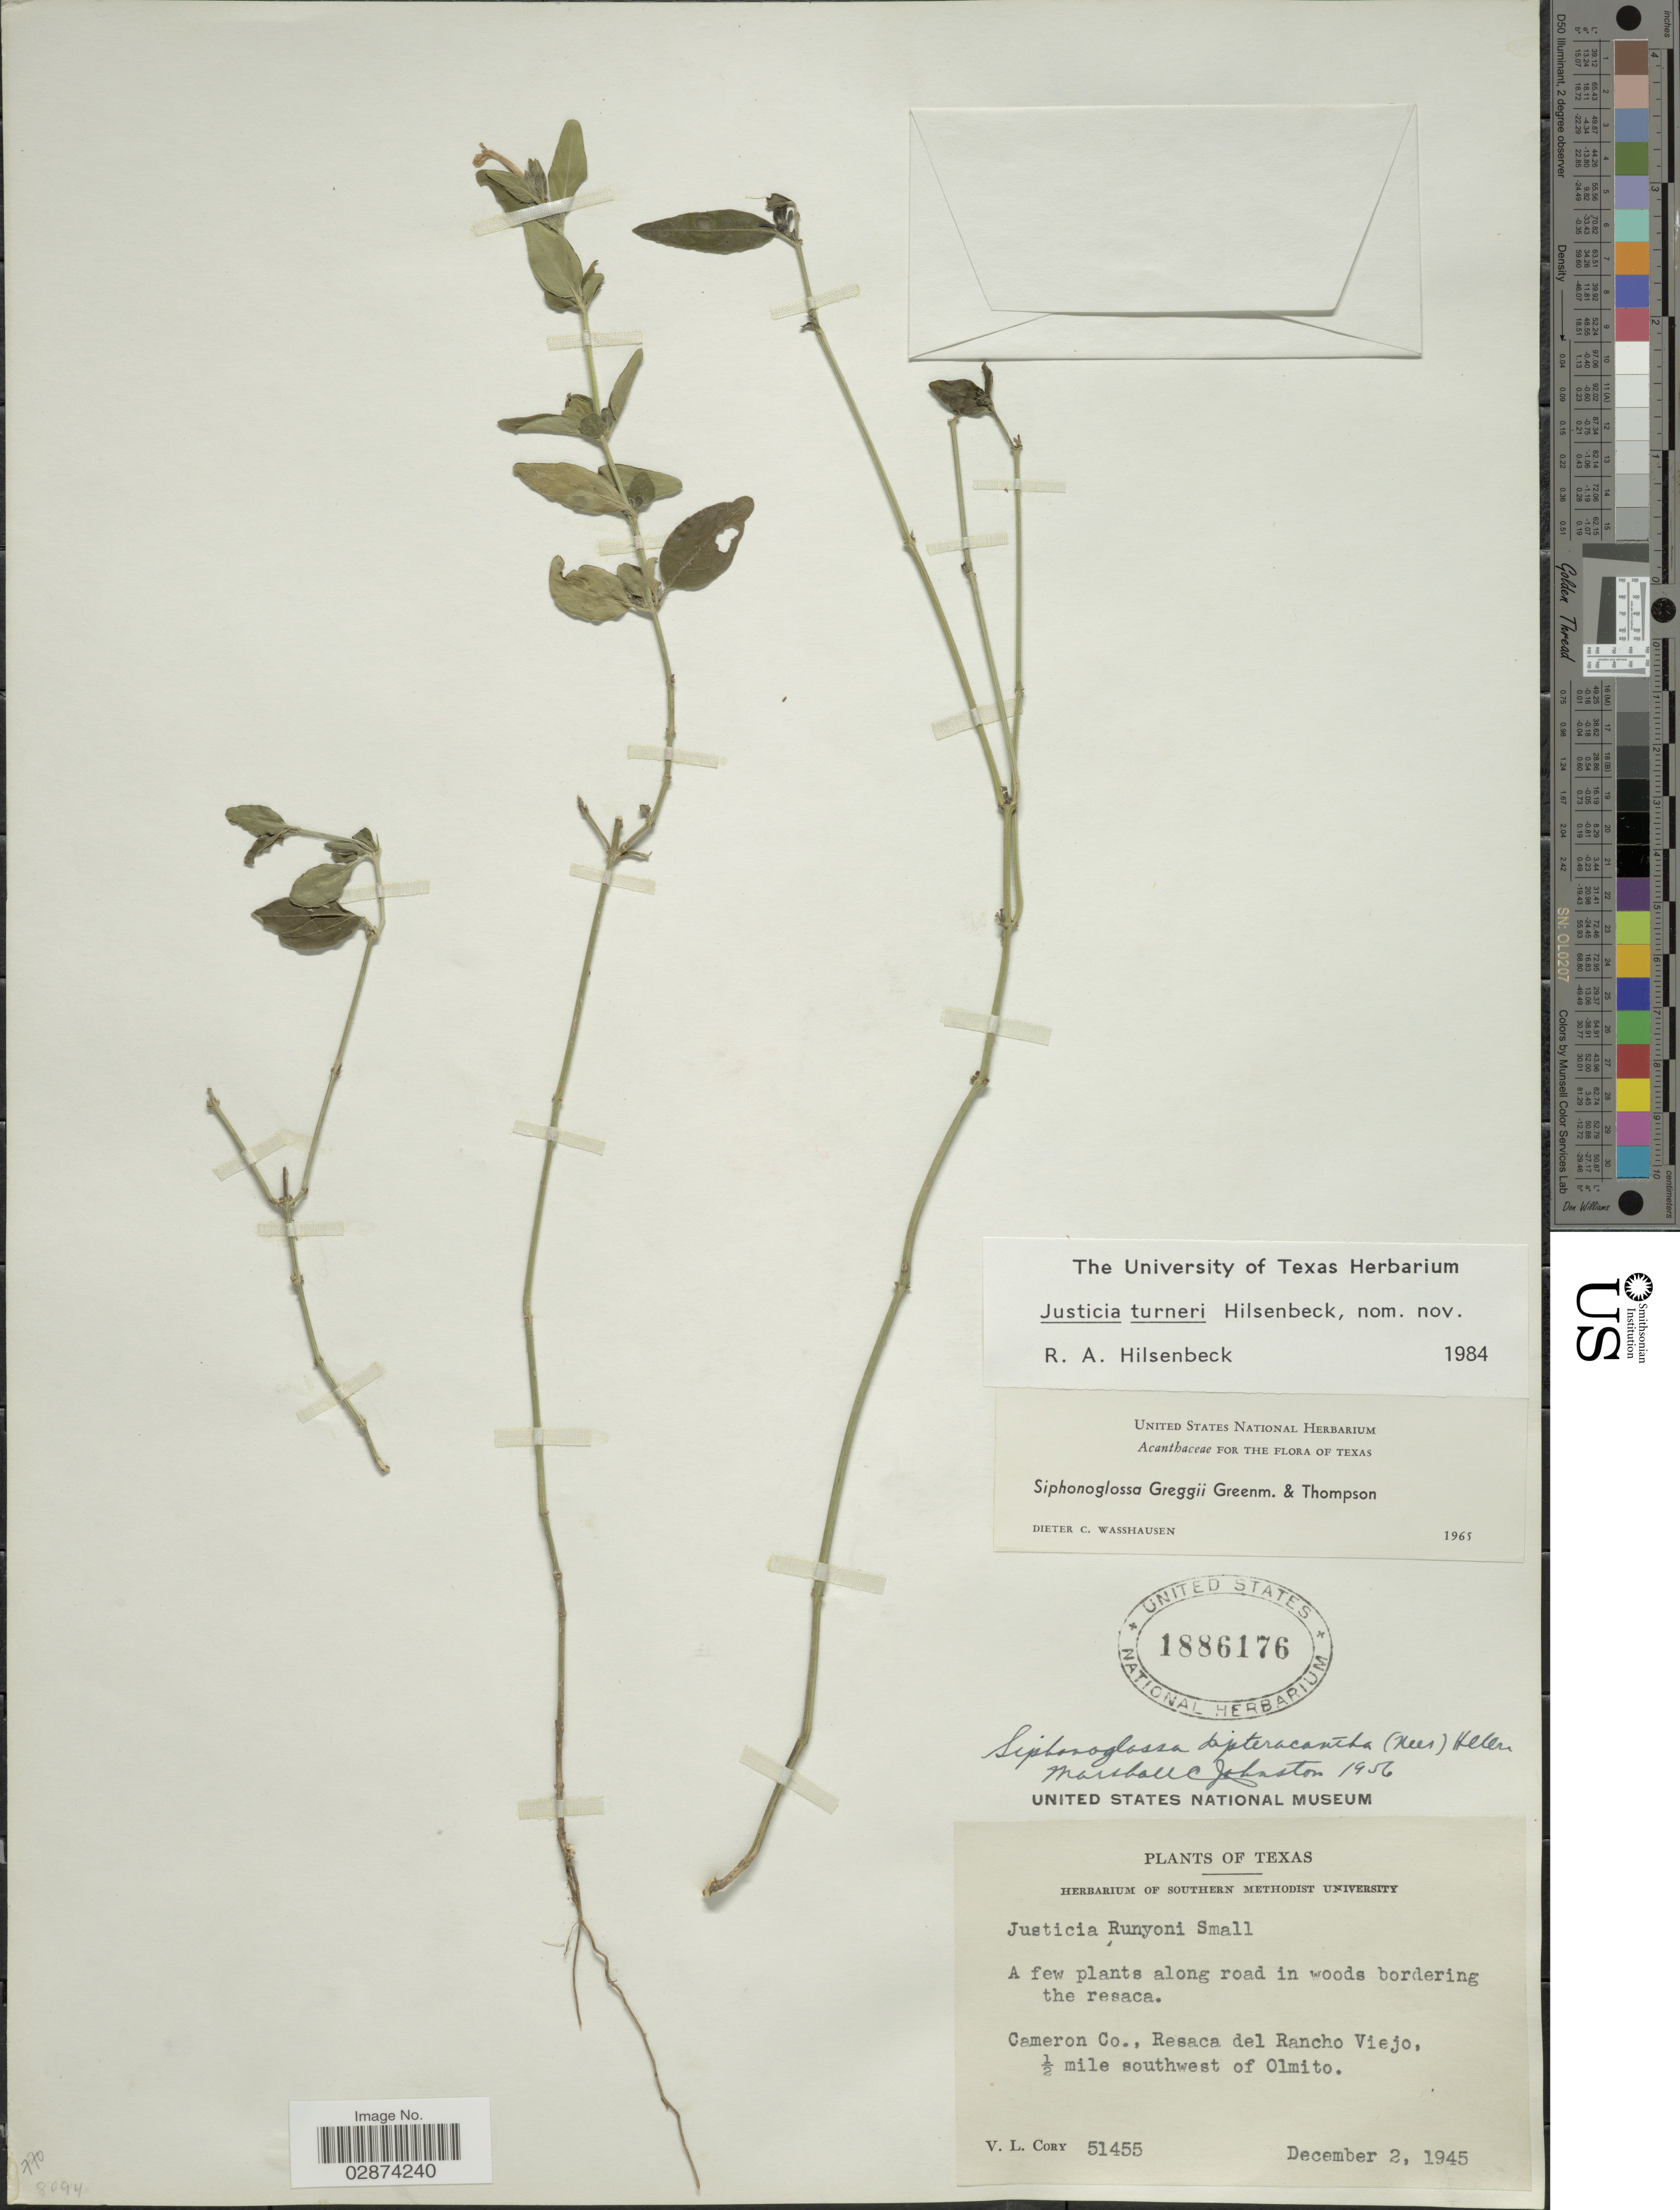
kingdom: Plantae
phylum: Tracheophyta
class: Magnoliopsida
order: Lamiales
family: Acanthaceae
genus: Justicia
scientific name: Justicia turneri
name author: Hilsenb.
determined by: Fisher, Amanda, (LOB), California State University, Long Beach (UNITED STATES)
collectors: V. Cory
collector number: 51455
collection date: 1945-12-02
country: United States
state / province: Texas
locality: Cameron Co., Resaca del Rancho Viejo, ½ mile southwest of Olmito.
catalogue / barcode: US 1886176